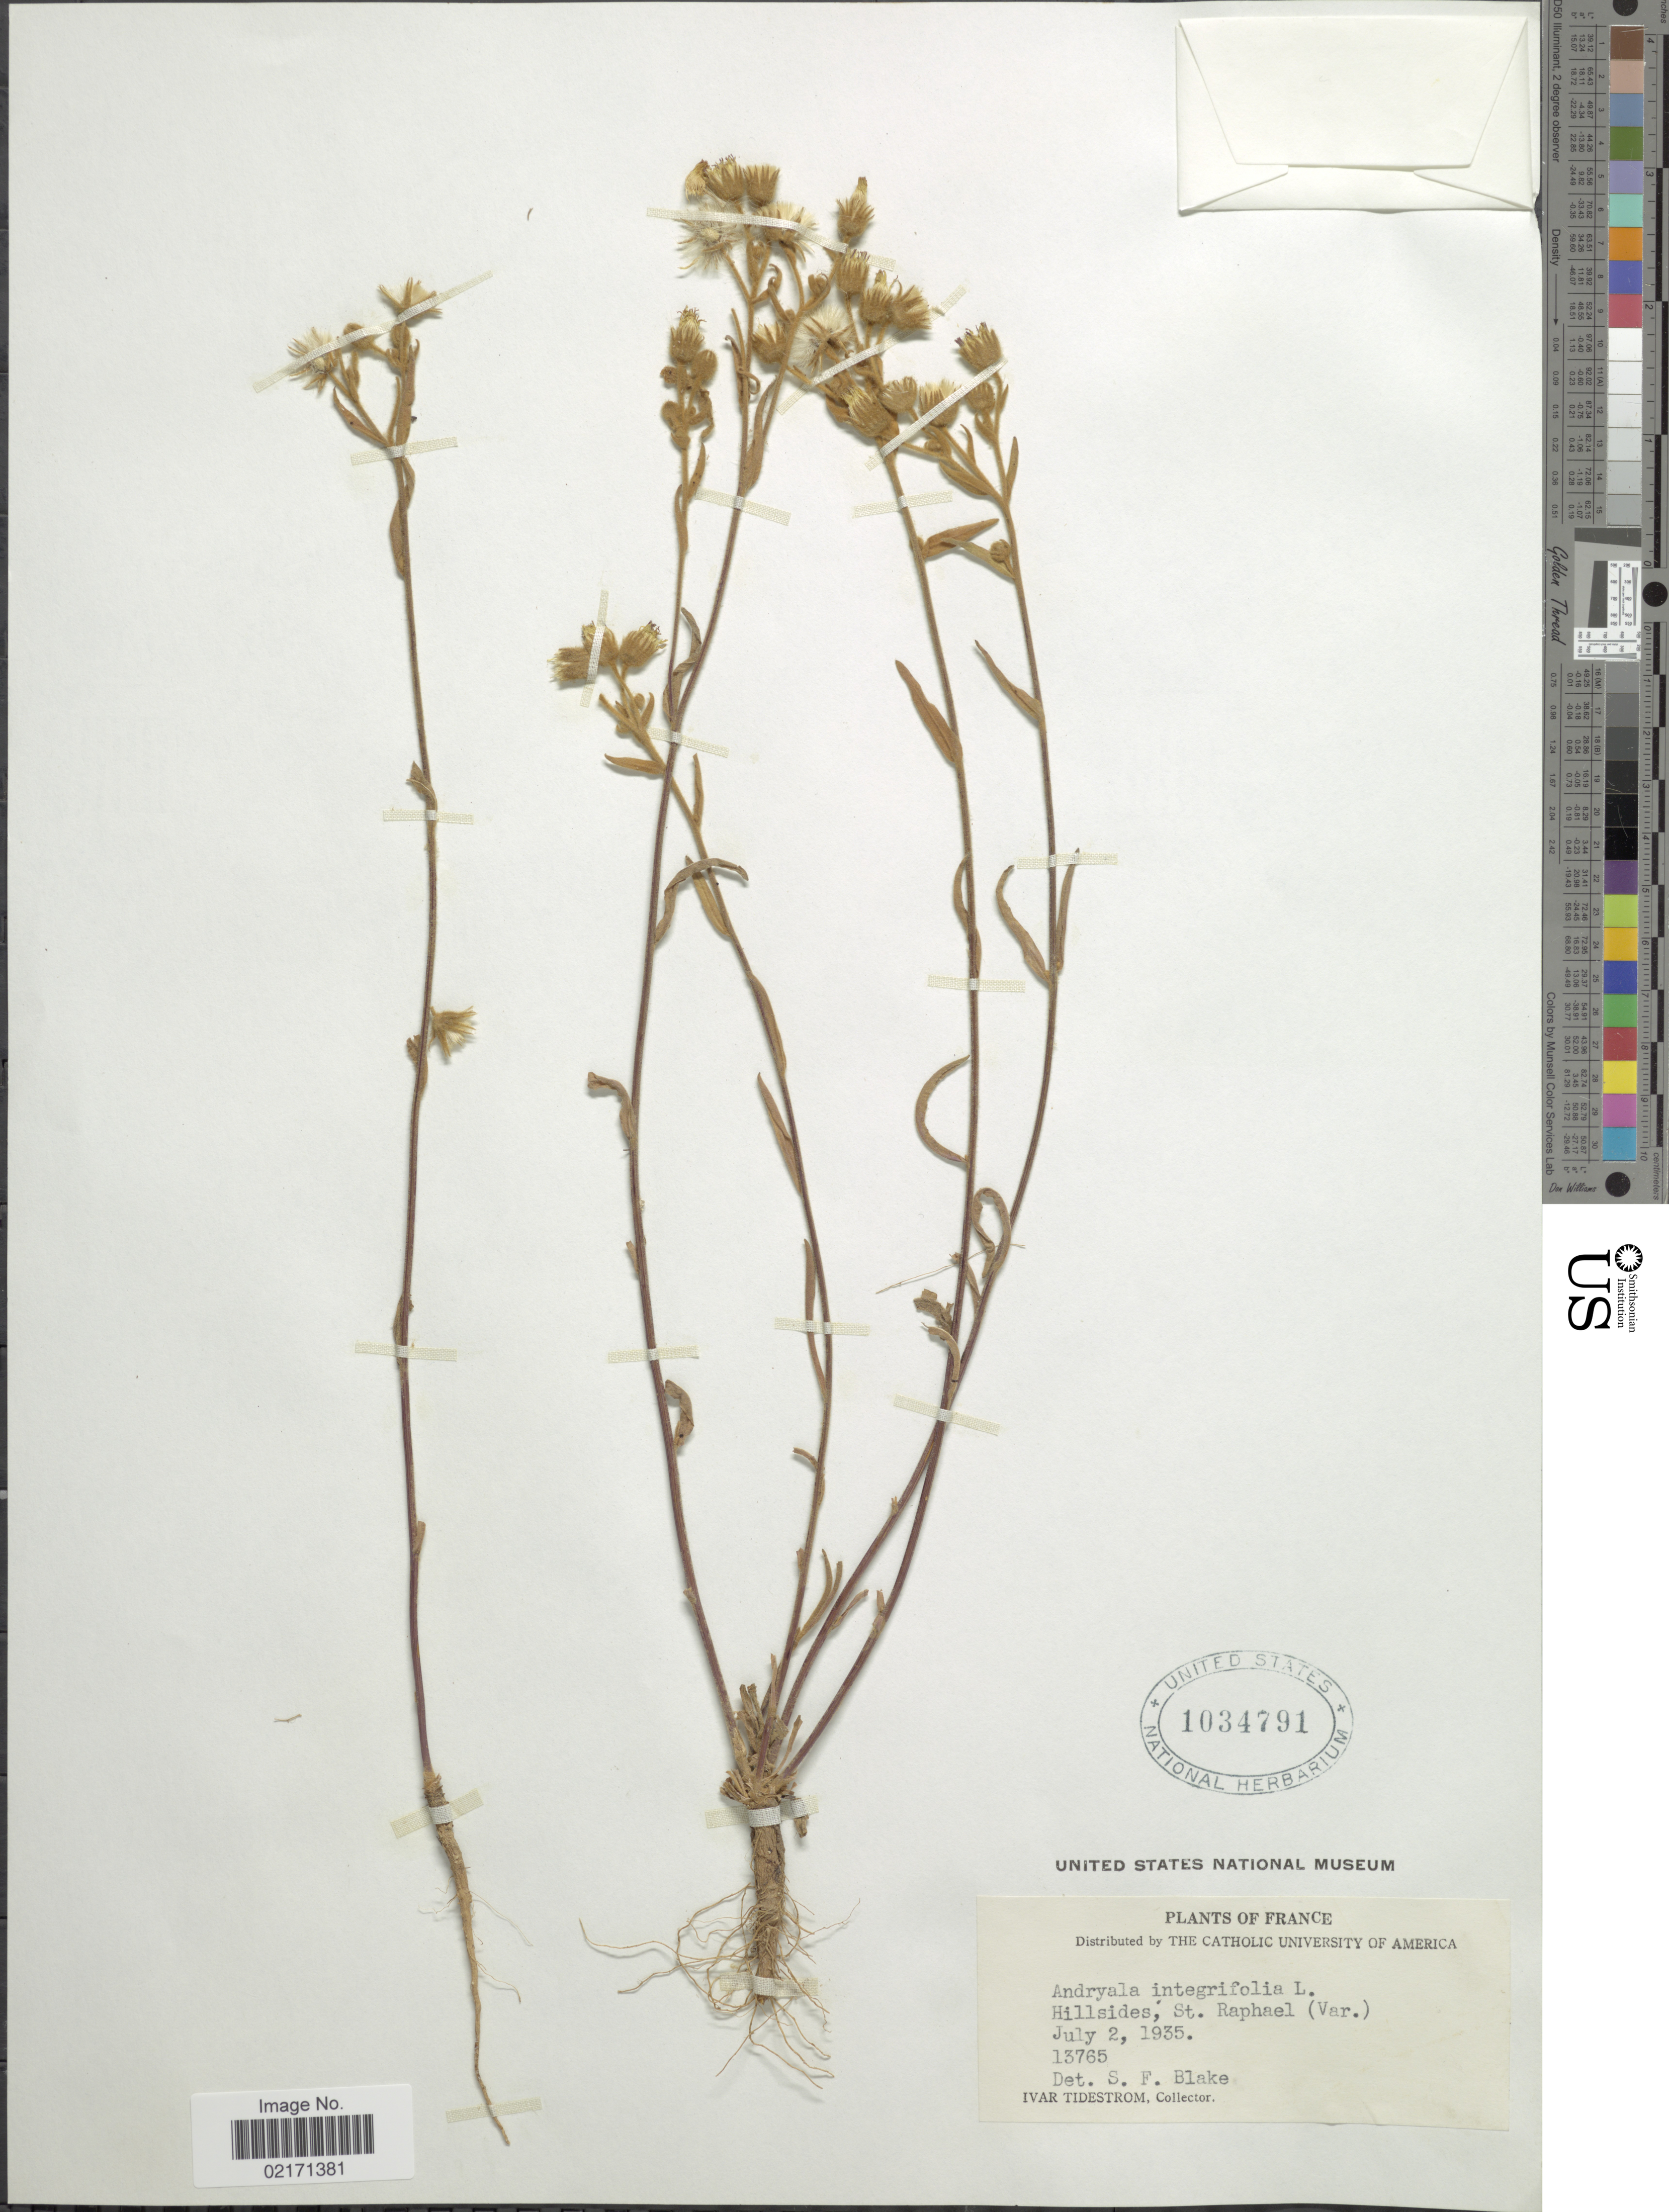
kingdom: Plantae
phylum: Tracheophyta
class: Magnoliopsida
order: Asterales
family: Asteraceae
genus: Andryala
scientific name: Andryala integrifolia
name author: L.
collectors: I. F. Tidestrom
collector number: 13765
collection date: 1935-07-02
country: France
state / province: Provence-Alpes-Côte d'Azur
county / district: Var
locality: Hillsides, St. Raphael (Var)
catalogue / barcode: US 1034791